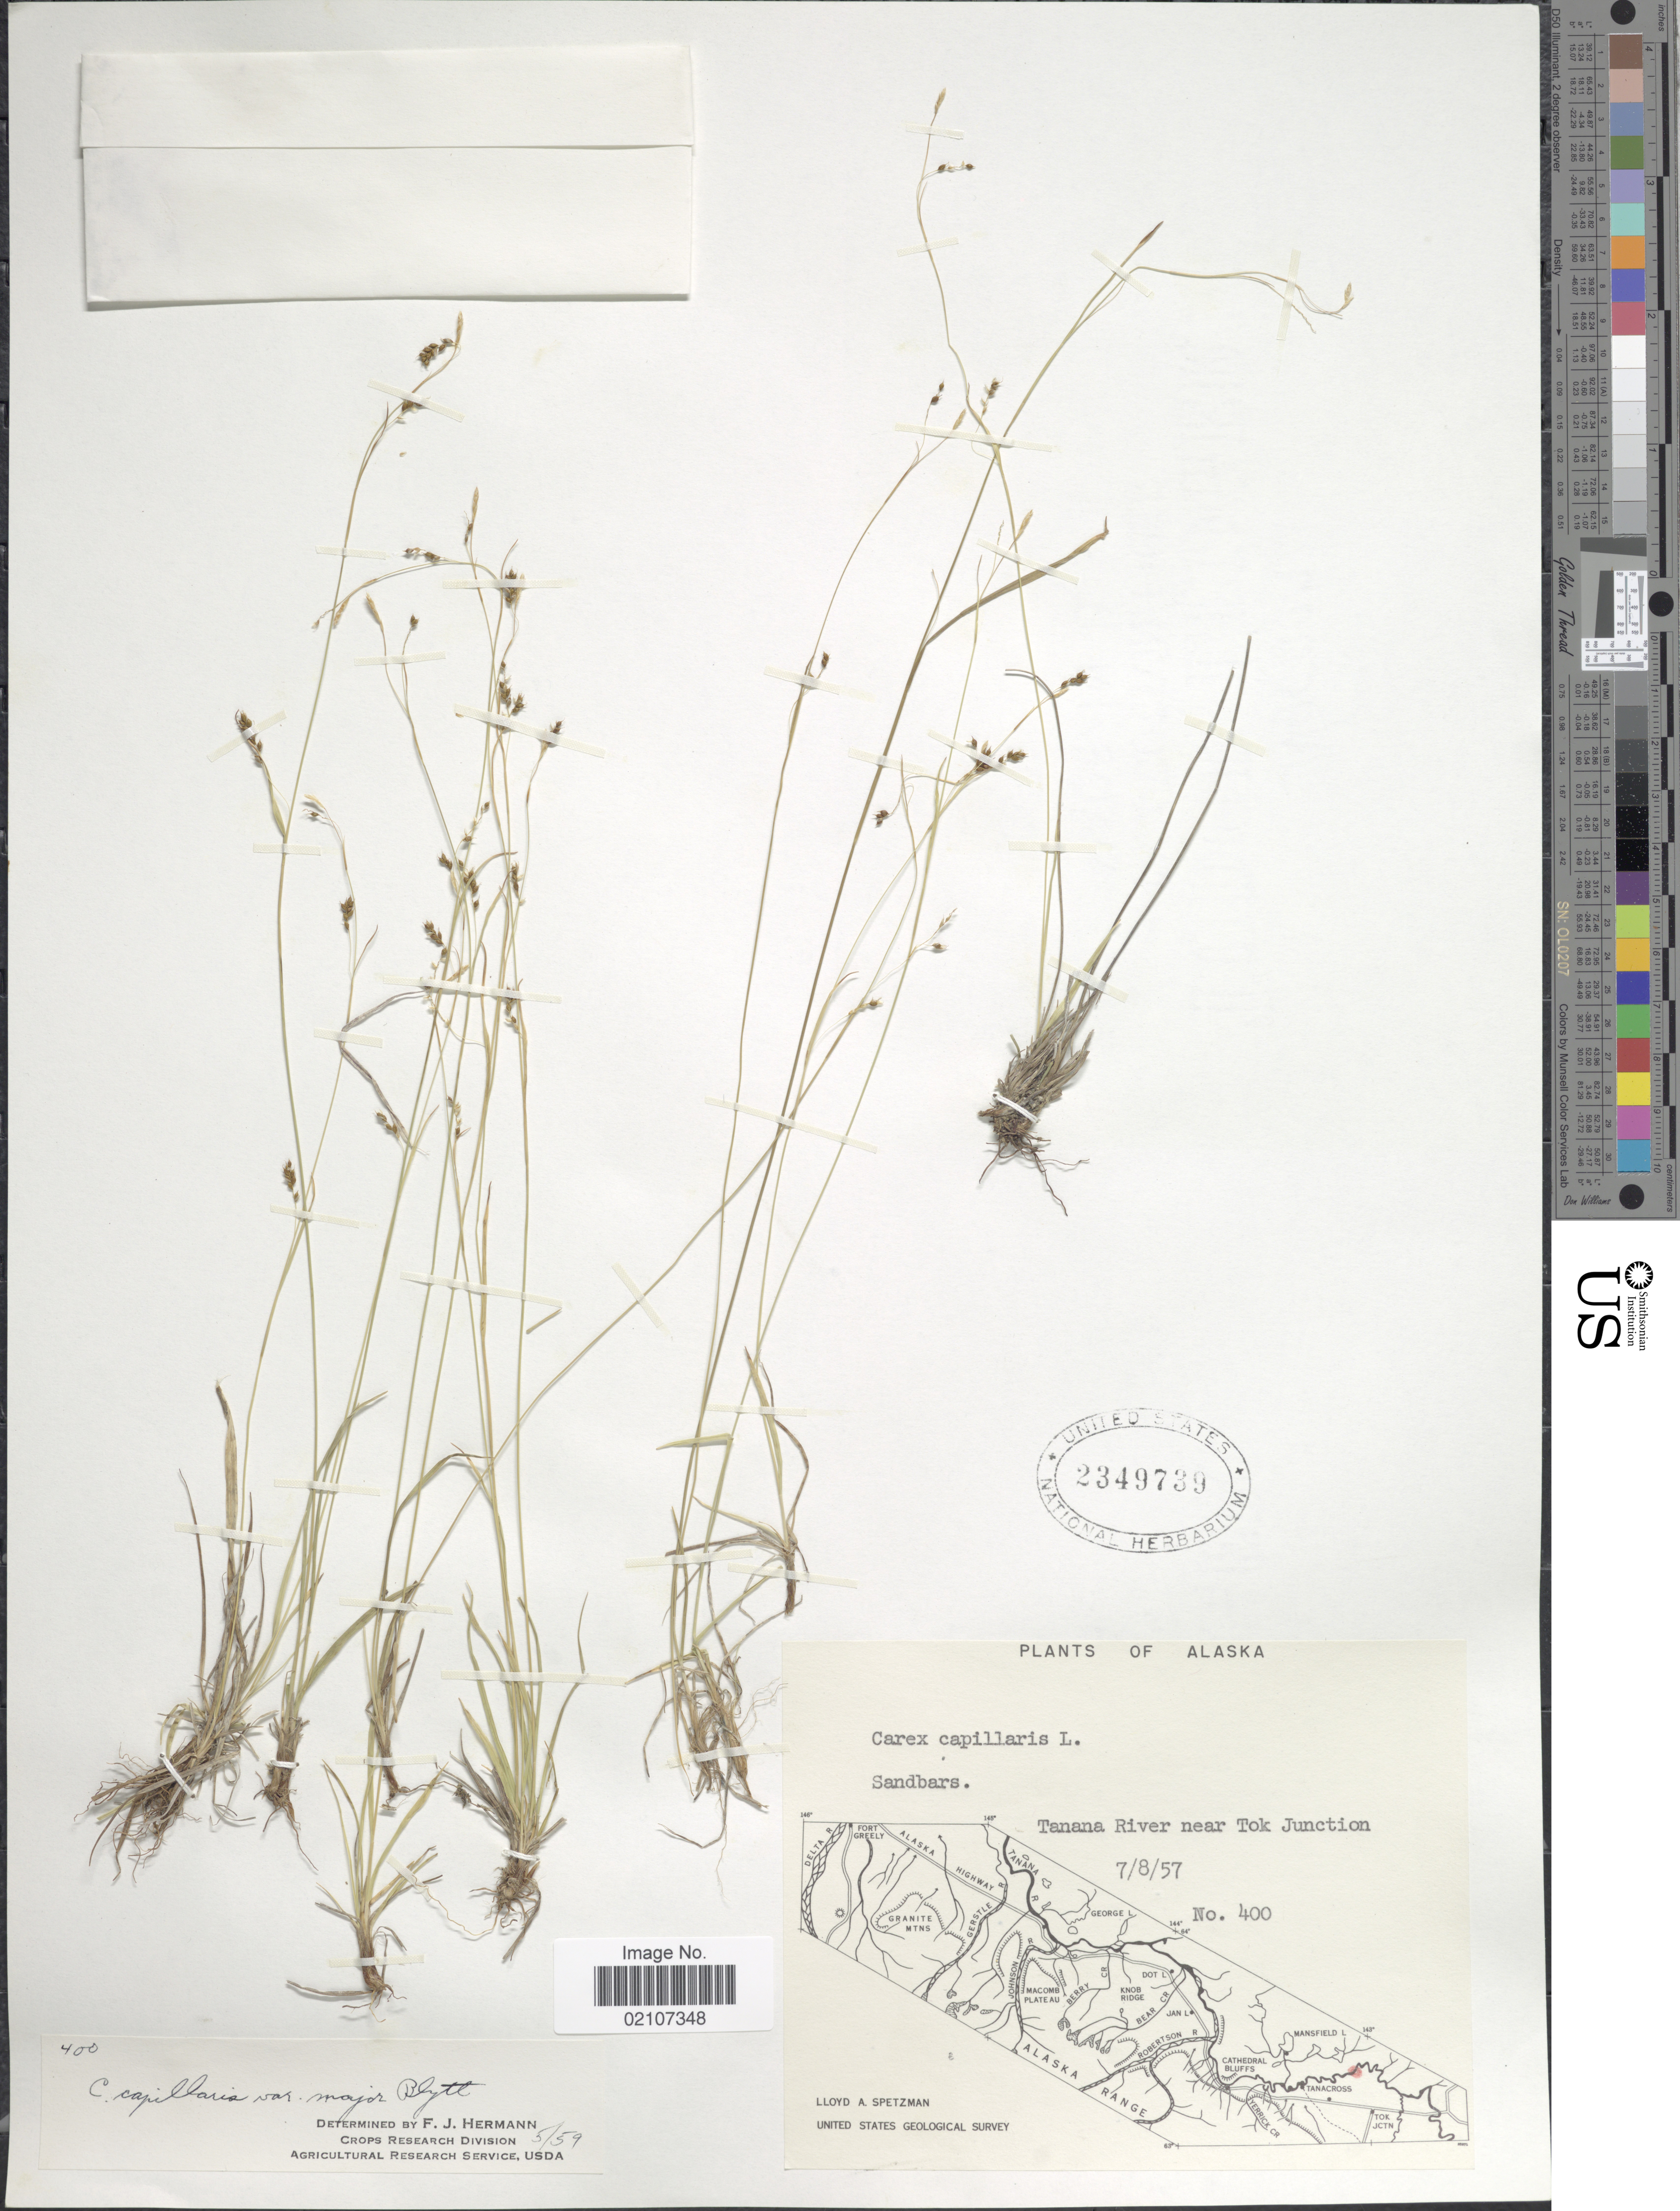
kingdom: Plantae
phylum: Tracheophyta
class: Liliopsida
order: Poales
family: Cyperaceae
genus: Carex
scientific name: Carex capillaris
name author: L.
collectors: L. Spetzman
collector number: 400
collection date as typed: Transcribed d/m/y: 8/7/57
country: United States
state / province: Alaska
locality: Tanana River near Tok Junction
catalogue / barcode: US 2349739